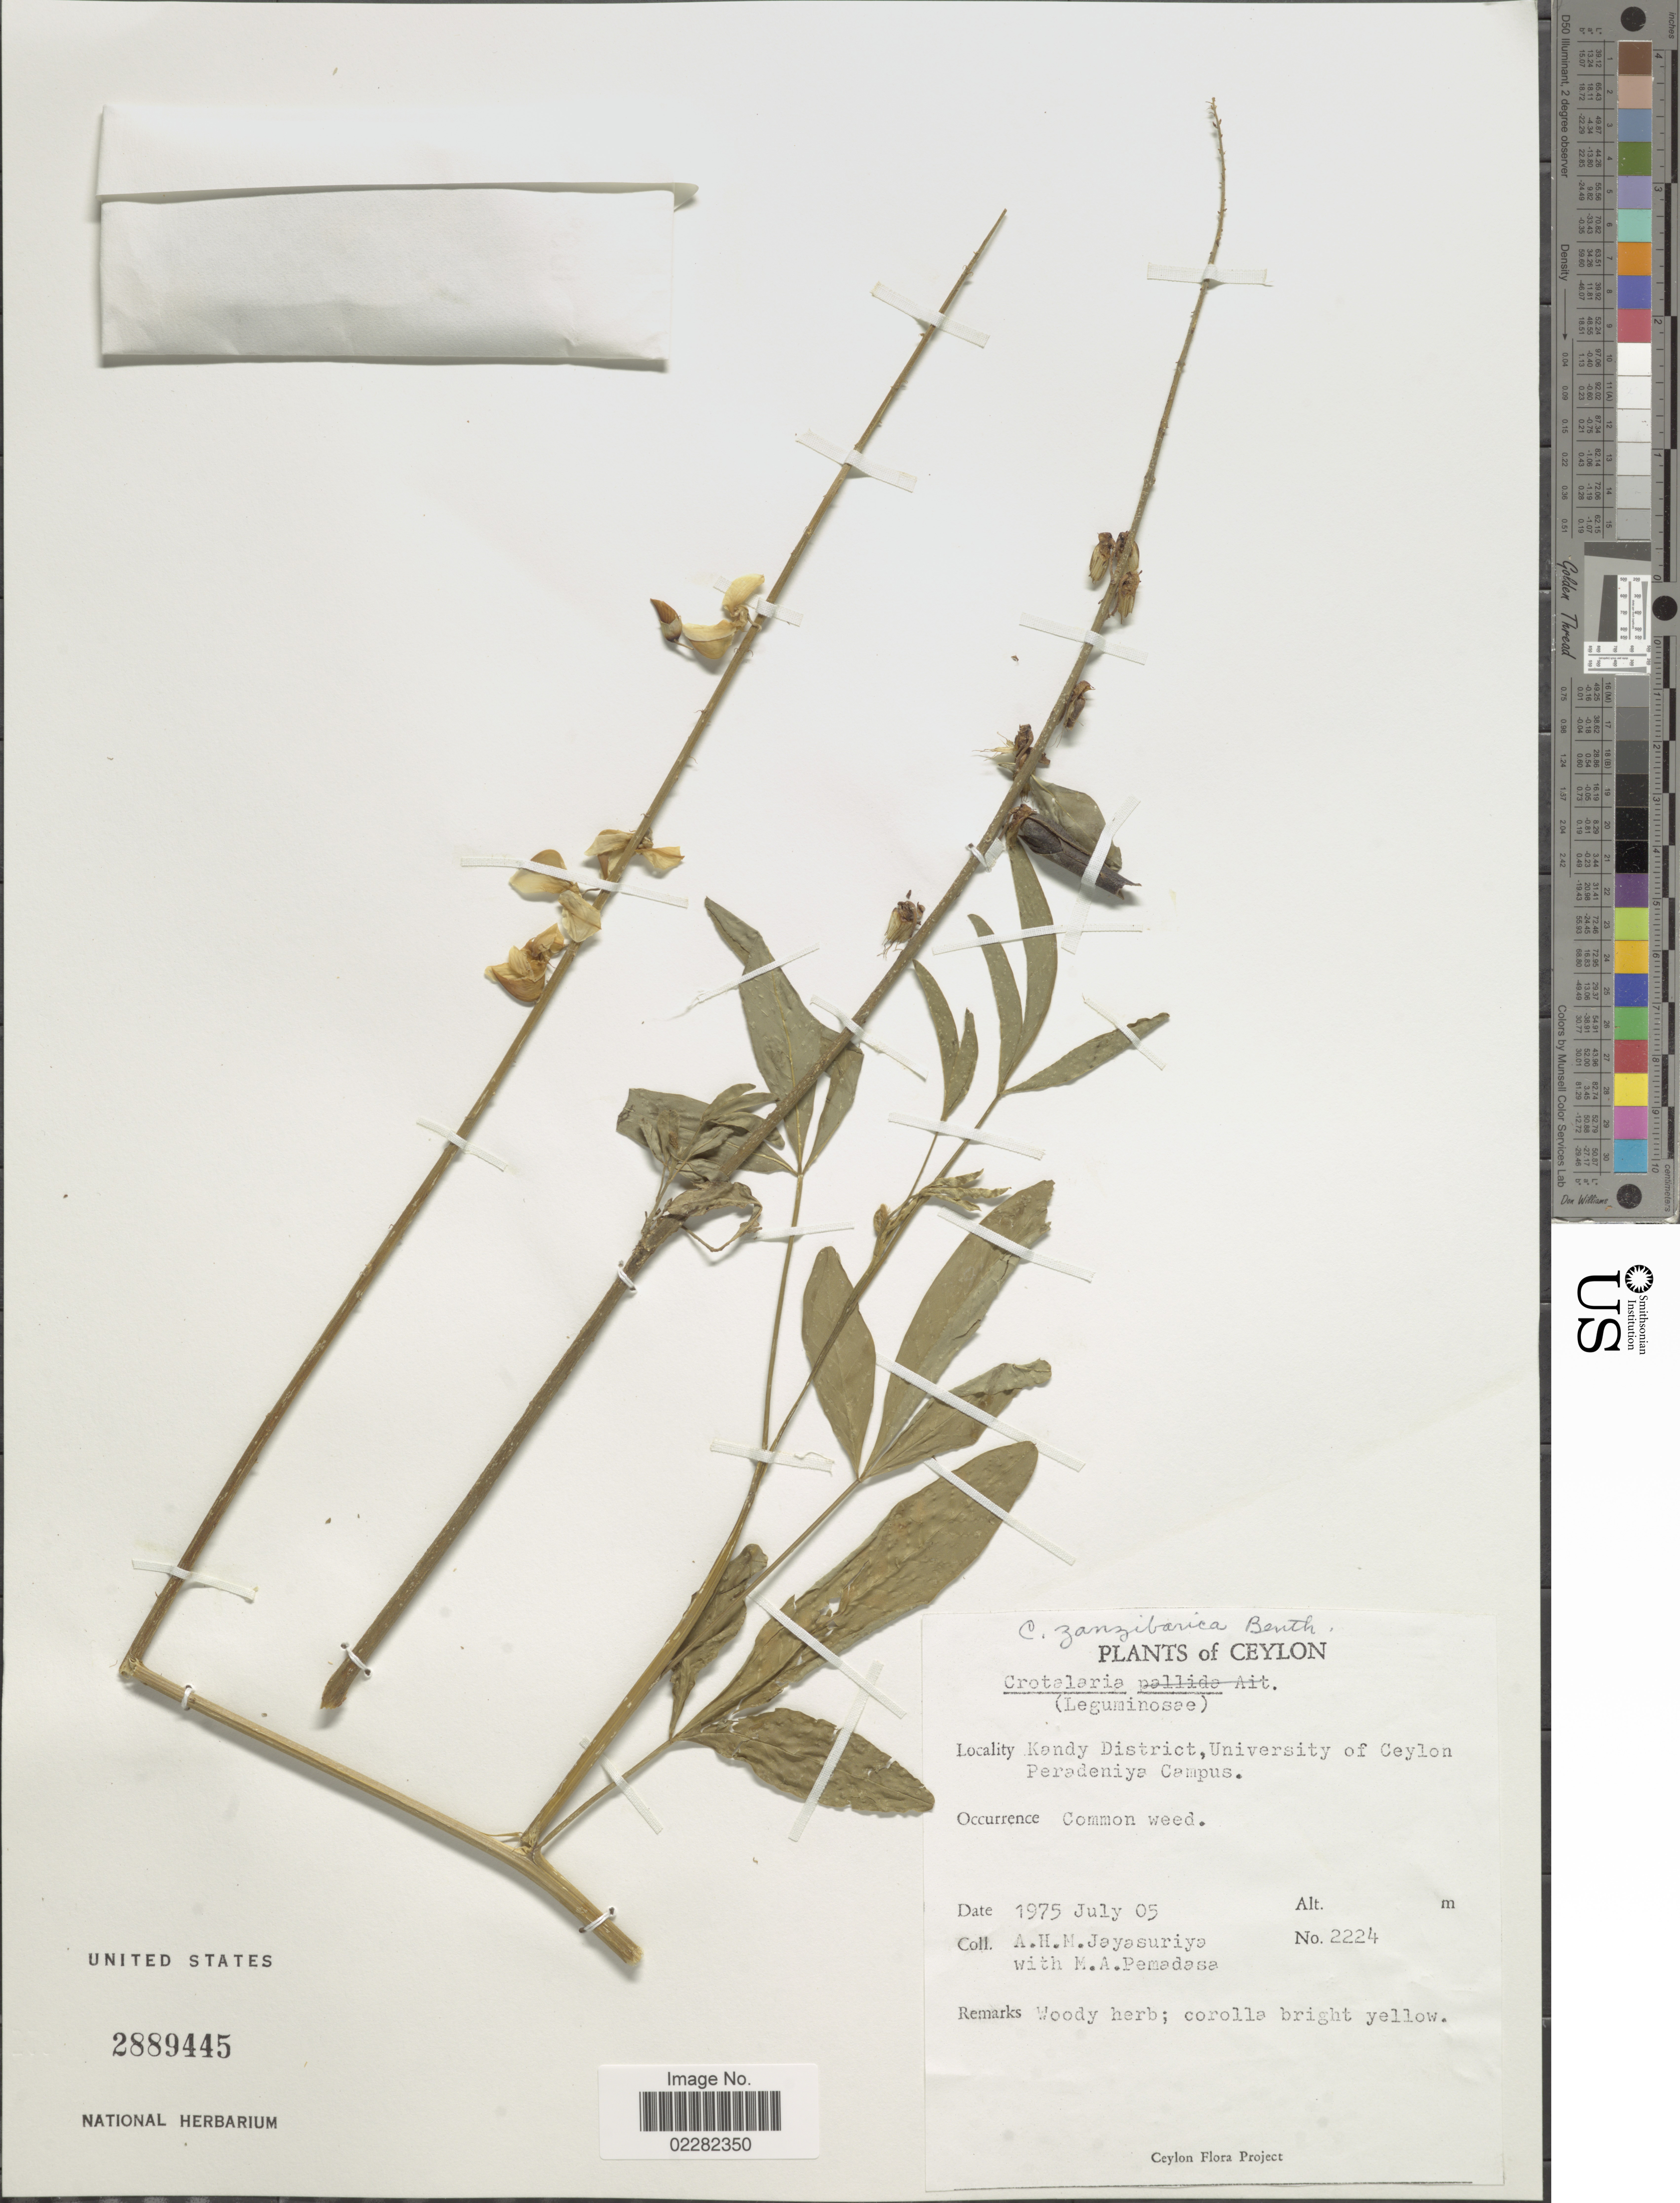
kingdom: Plantae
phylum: Tracheophyta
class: Magnoliopsida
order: Fabales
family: Fabaceae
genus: Crotalaria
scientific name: Crotalaria zanzibarica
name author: Benth.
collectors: A. H. Jayasuriya & M. Pemadasa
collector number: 2224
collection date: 1975-07-05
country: Sri Lanka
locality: Ceylon, Kandy District, University of Ceylon, Peradeniya Campus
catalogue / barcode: US 2889445